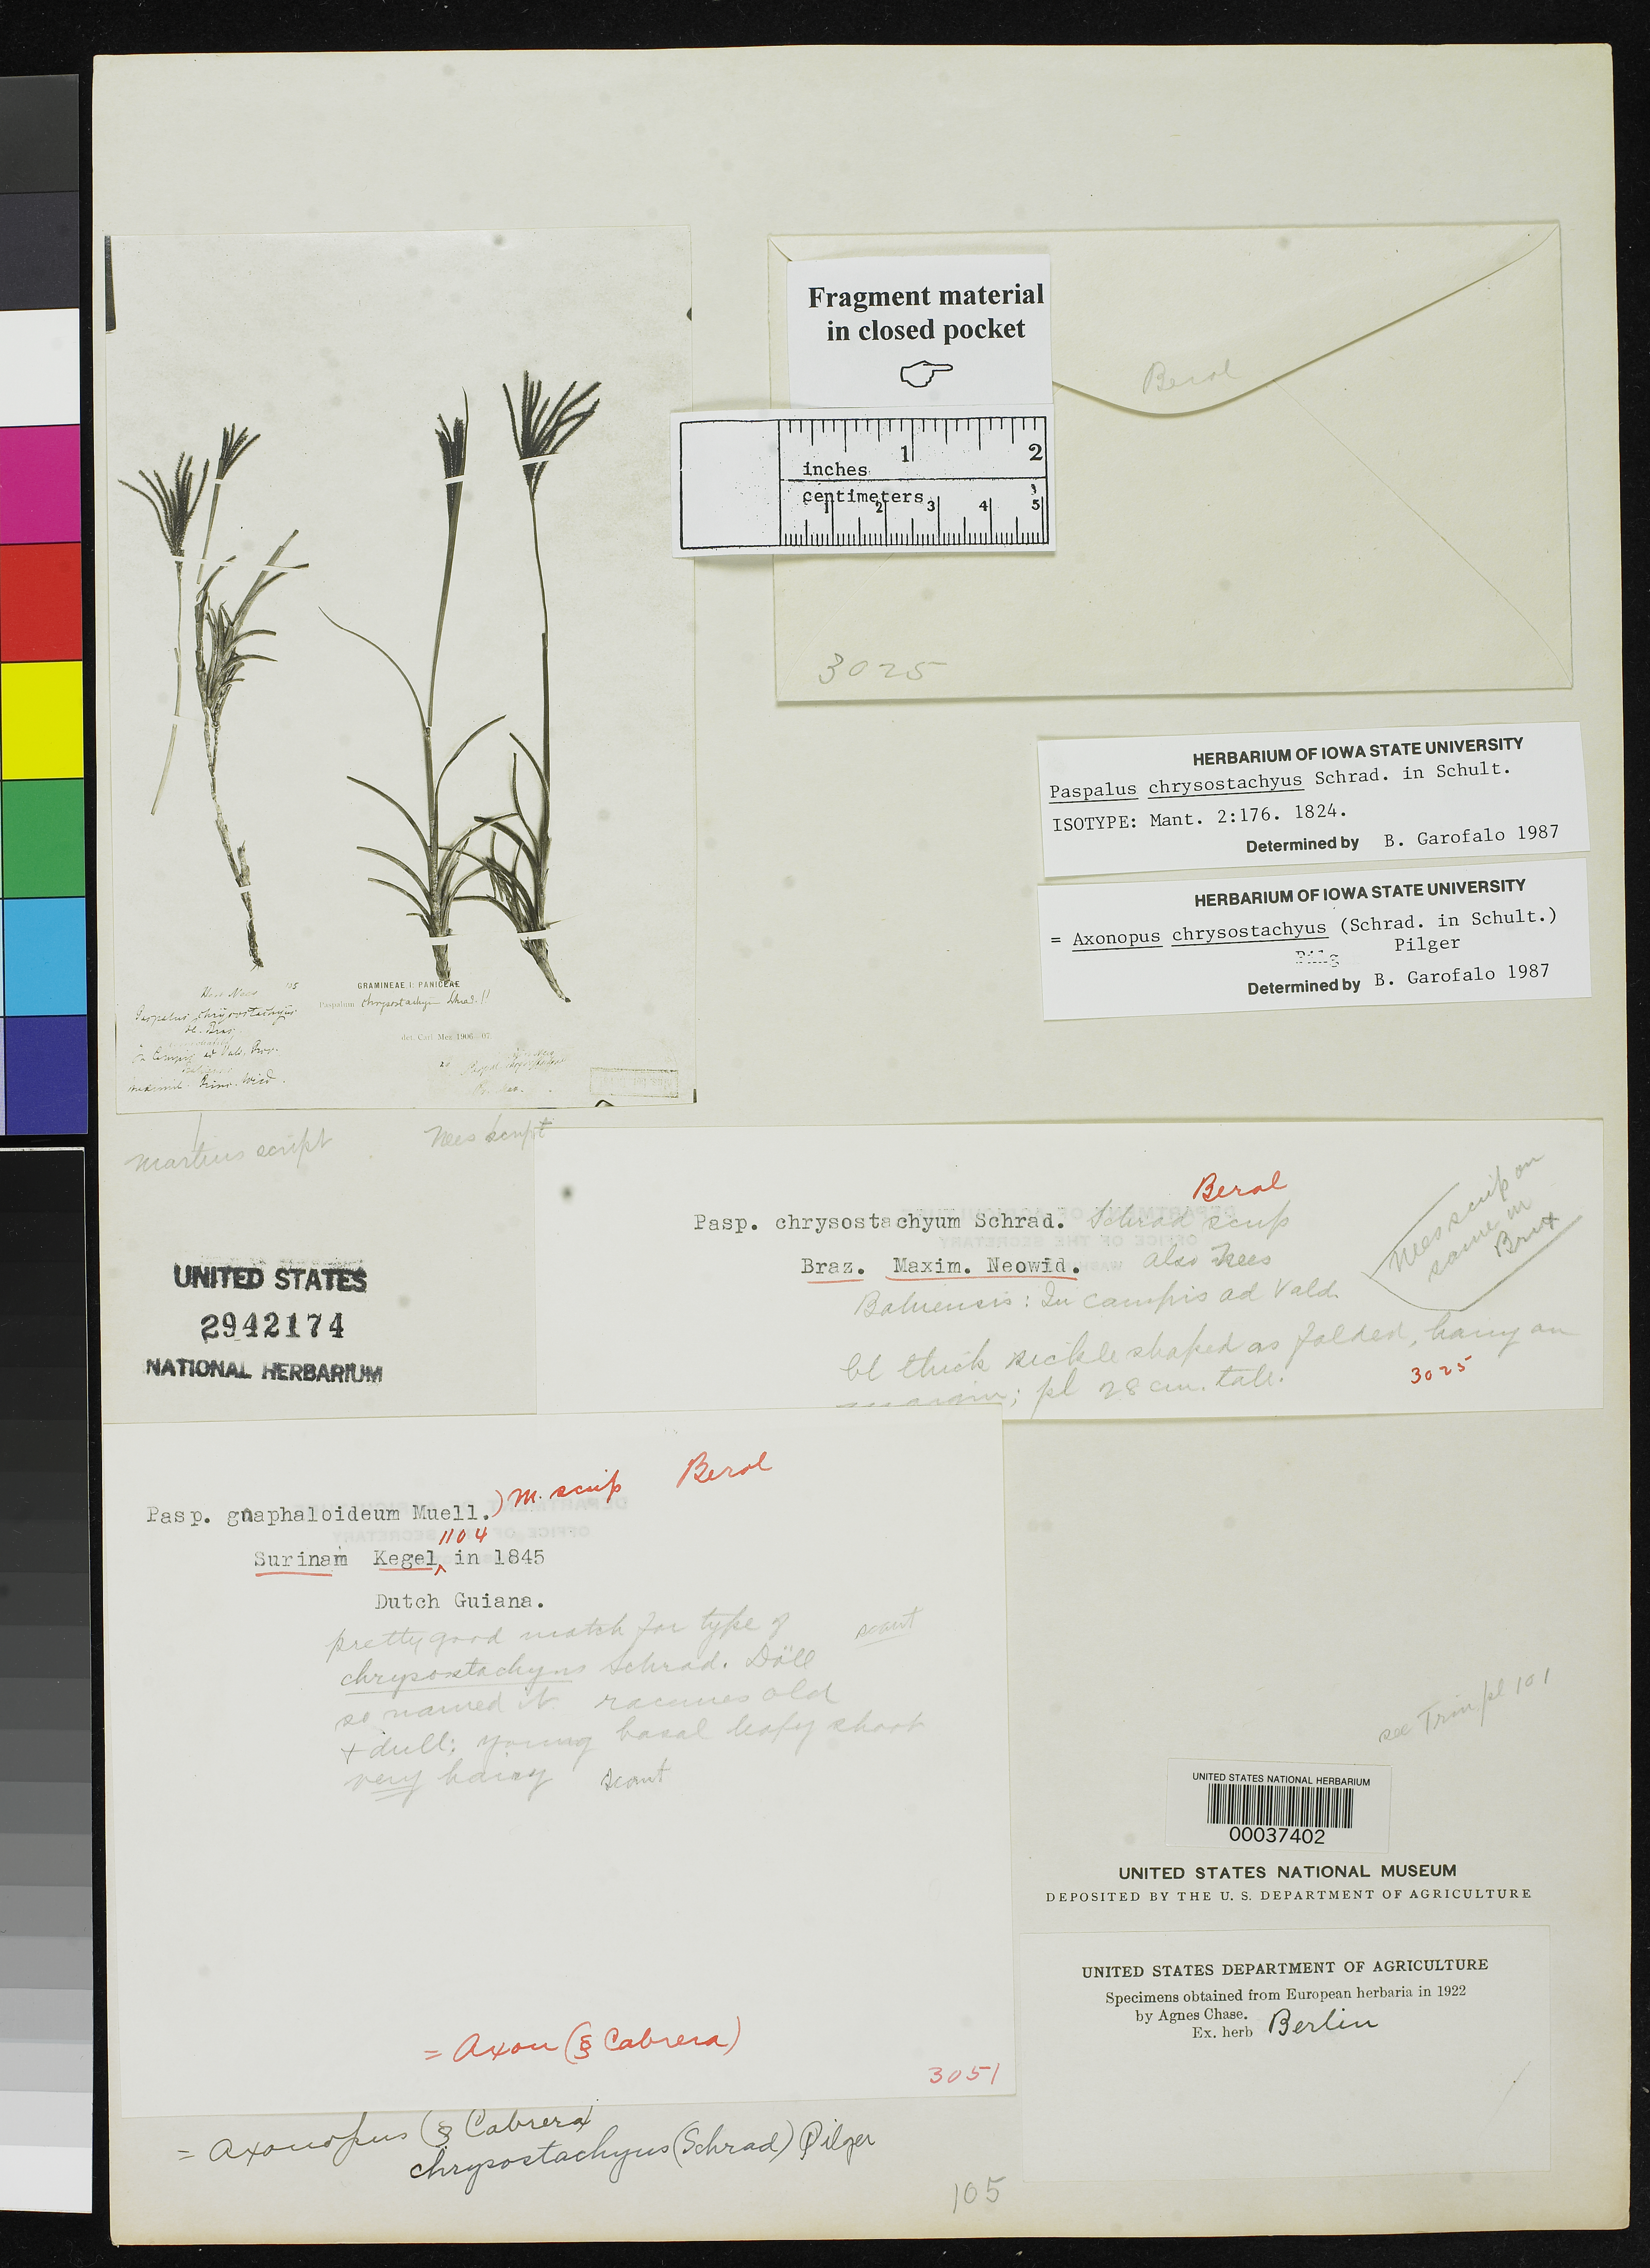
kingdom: Plantae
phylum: Tracheophyta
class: Liliopsida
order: Poales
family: Poaceae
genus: Paspalum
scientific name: Paspalum chrysostachyum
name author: Schrad. in Roem. & Schult.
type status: Type Fragment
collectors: M. Neuwied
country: Brazil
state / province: Bahia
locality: Near Comendatiba.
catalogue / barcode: US 2942174